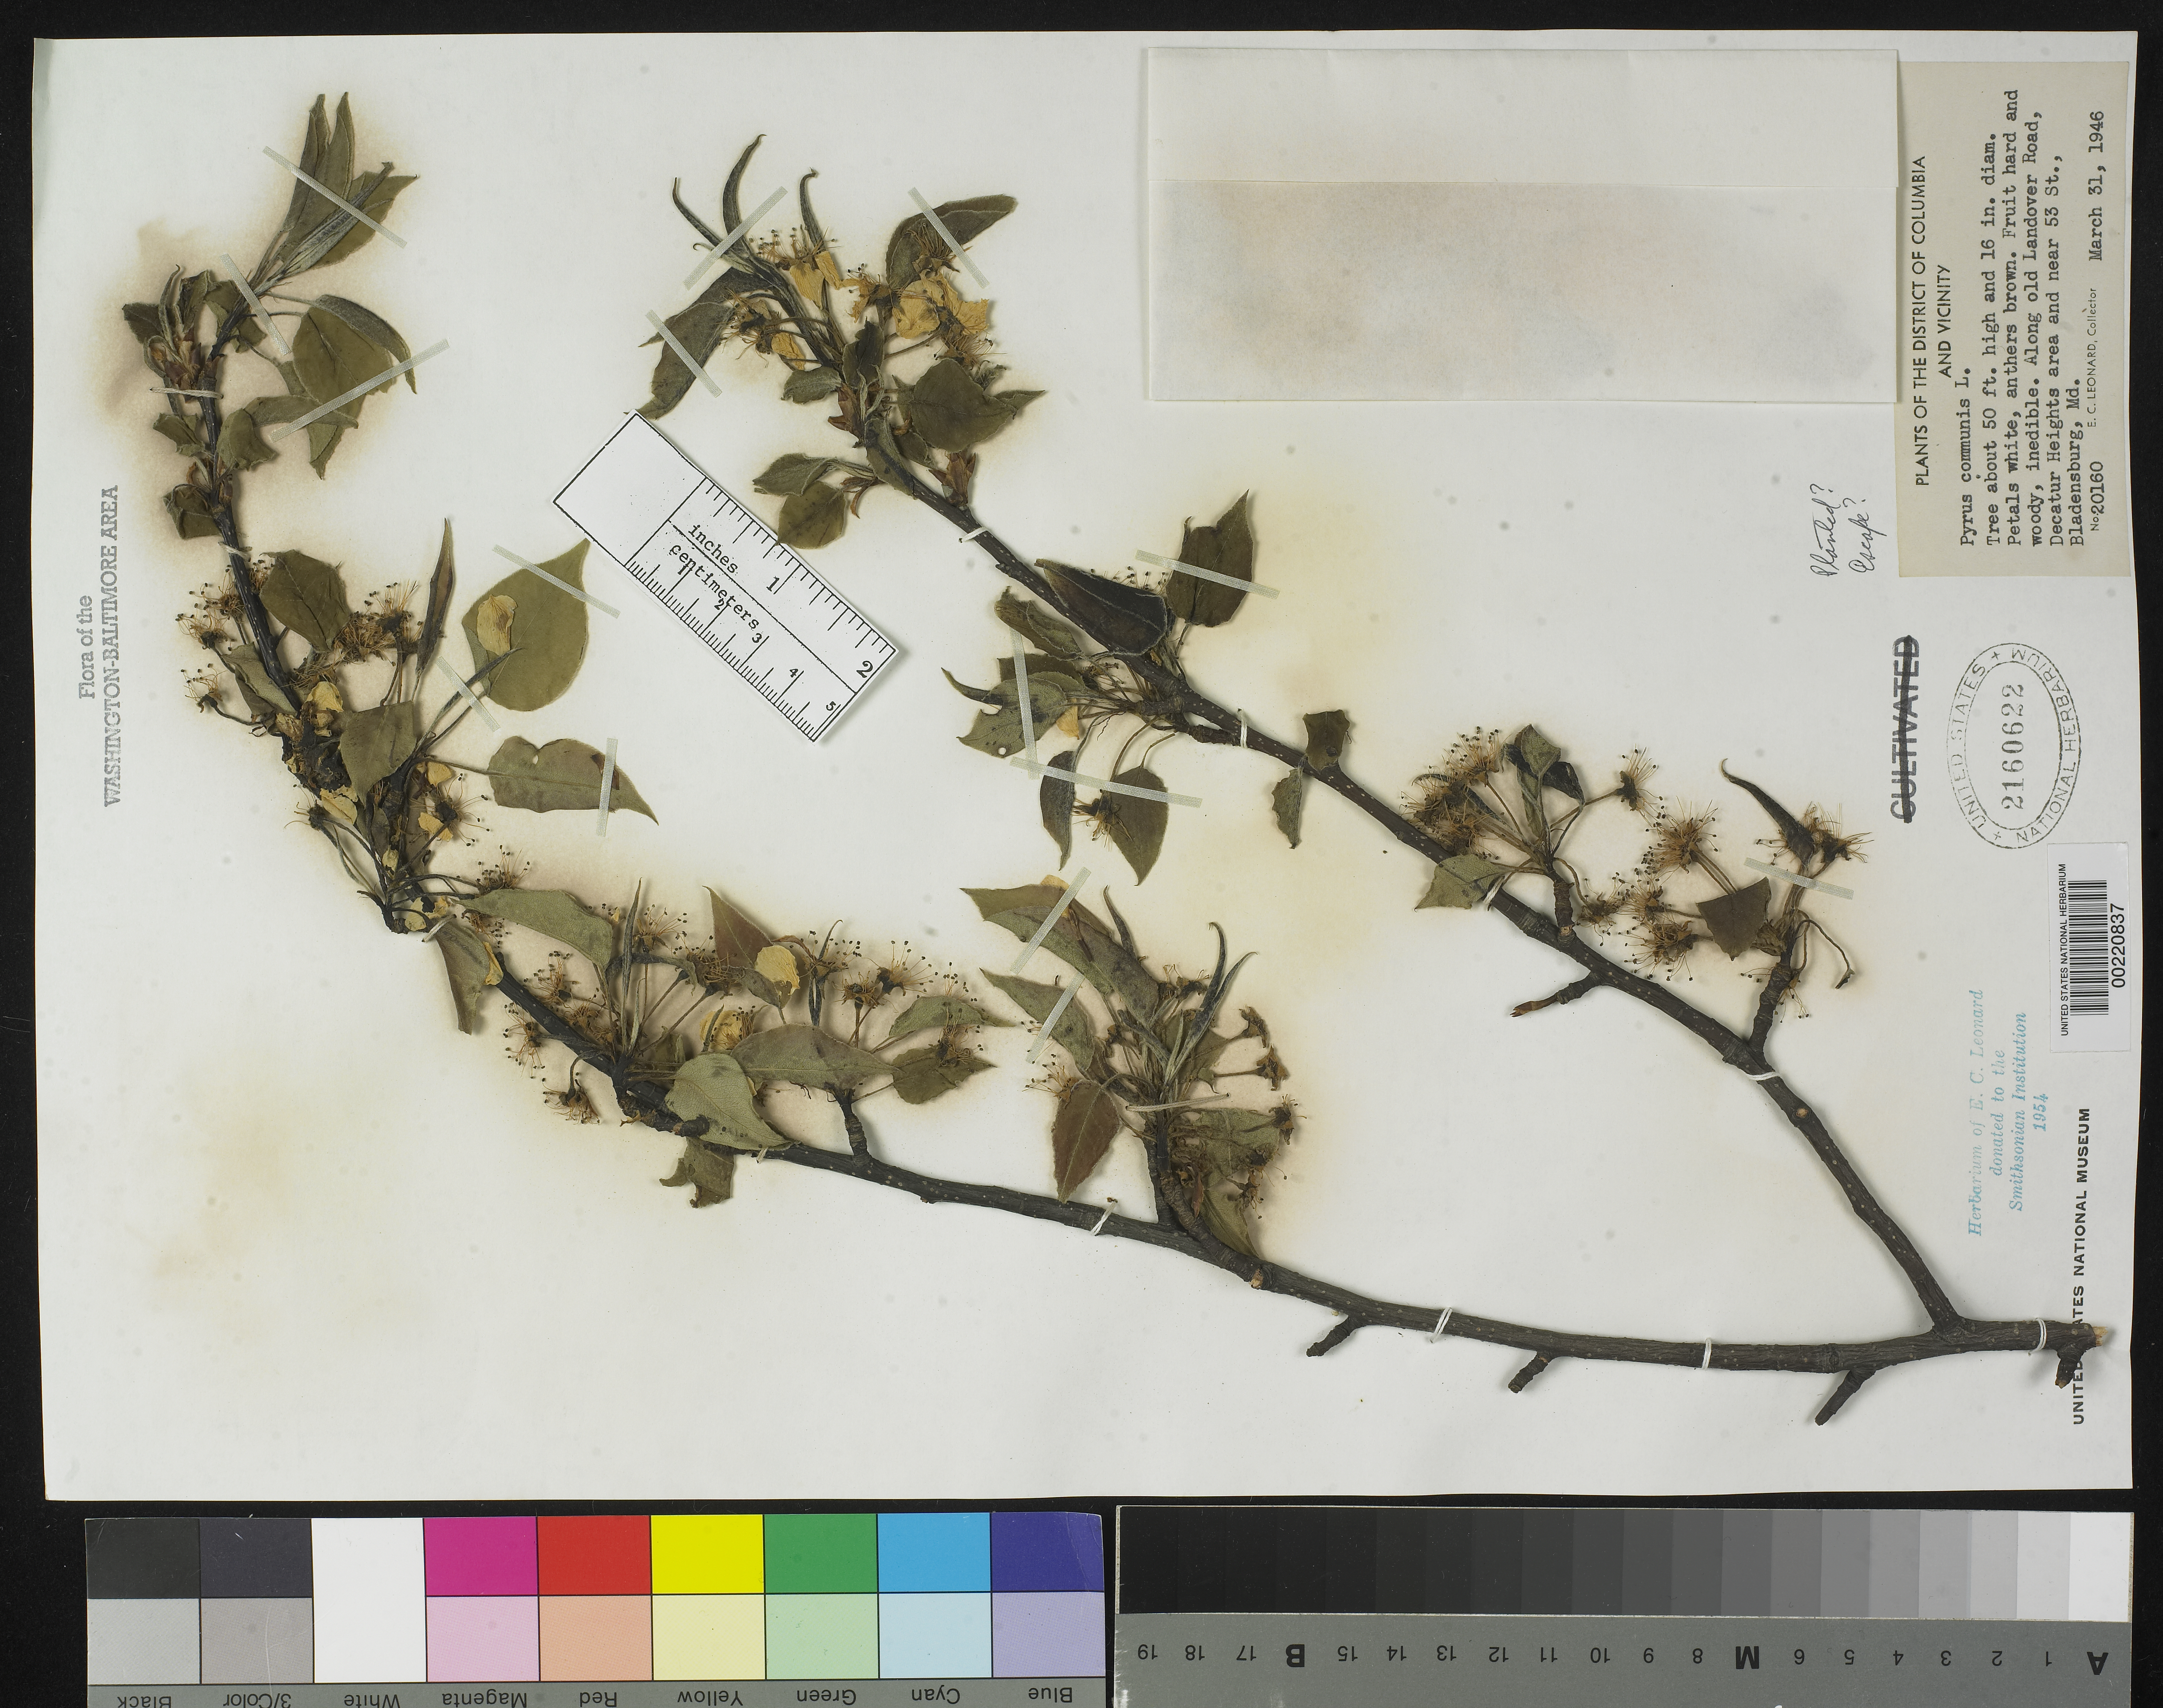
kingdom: Plantae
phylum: Tracheophyta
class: Magnoliopsida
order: Rosales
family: Rosaceae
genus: Pyrus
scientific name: Pyrus communis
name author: L.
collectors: E. C. Leonard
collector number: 20160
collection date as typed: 31 Mar 1946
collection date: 1946-03-31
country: United States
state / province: Maryland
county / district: Prince George's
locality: Bladensburg, along Old Landover road, Decatur Heights area and near 53st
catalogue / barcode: US 2160622